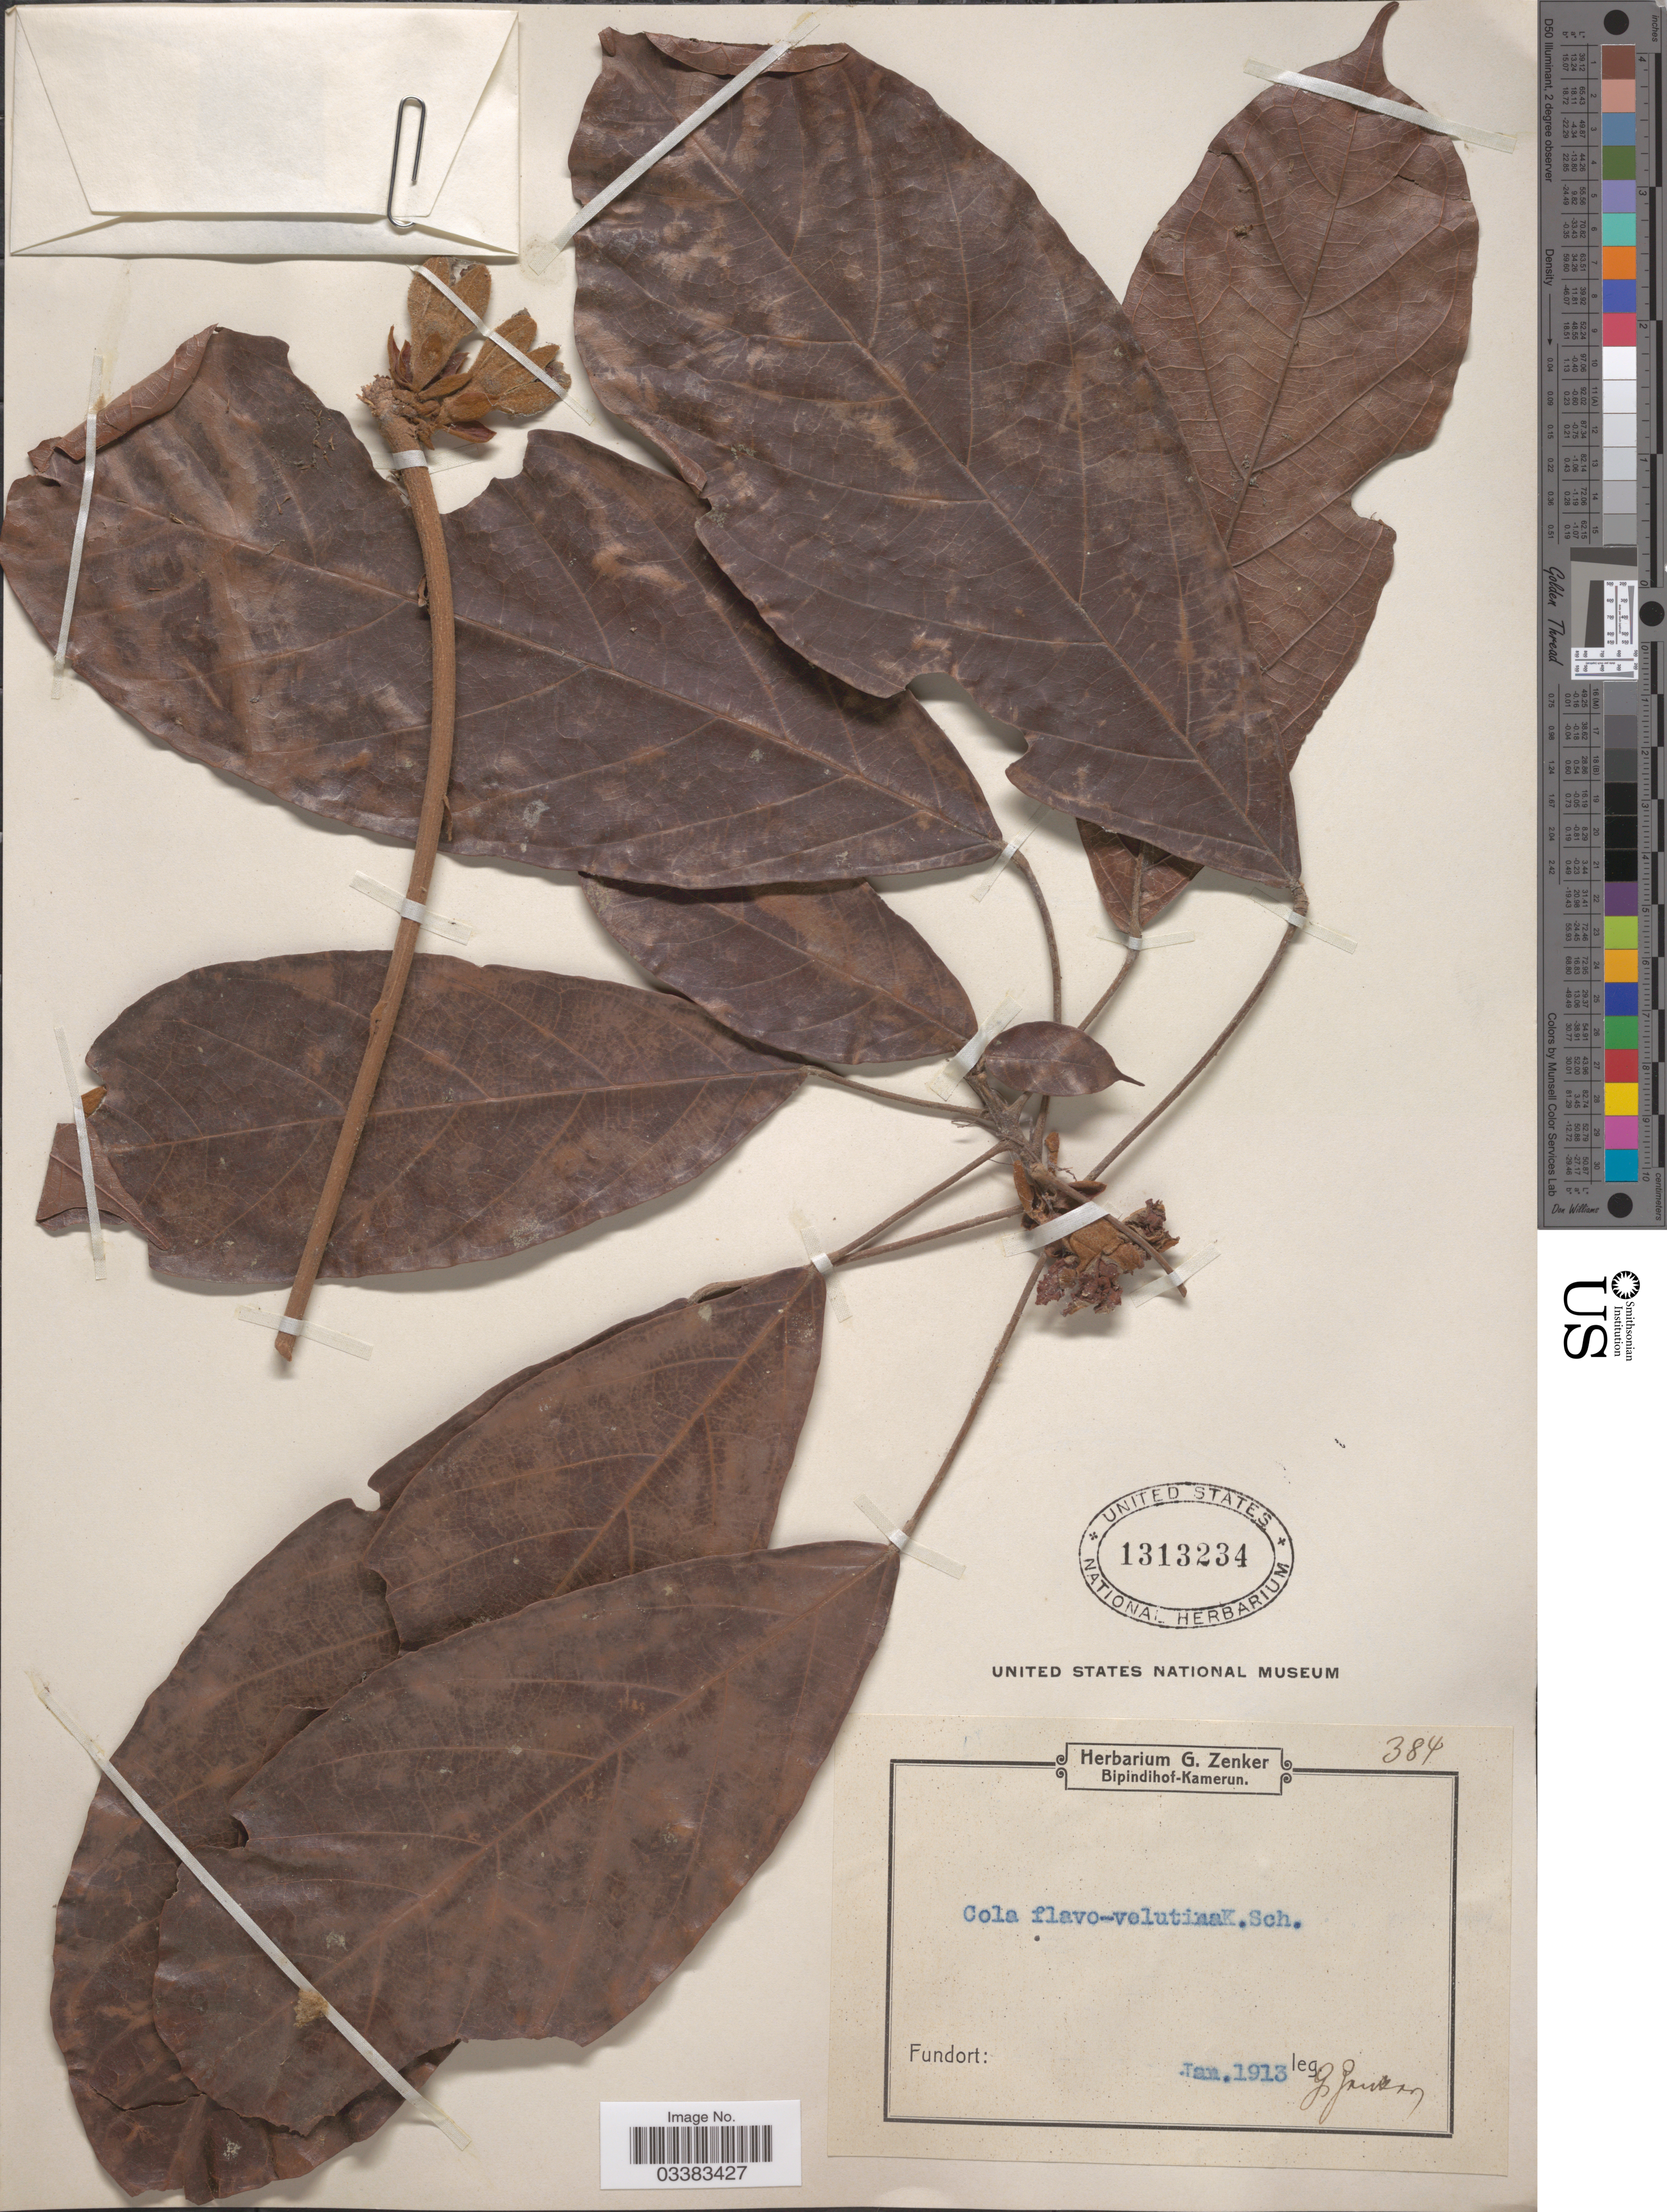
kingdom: Plantae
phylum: Tracheophyta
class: Magnoliopsida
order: Malvales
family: Malvaceae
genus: Cola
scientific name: Cola flavovelutina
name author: K. Schum.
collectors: G. A. Zenker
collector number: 384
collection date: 1913-01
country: Cameroon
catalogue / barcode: US 1313234